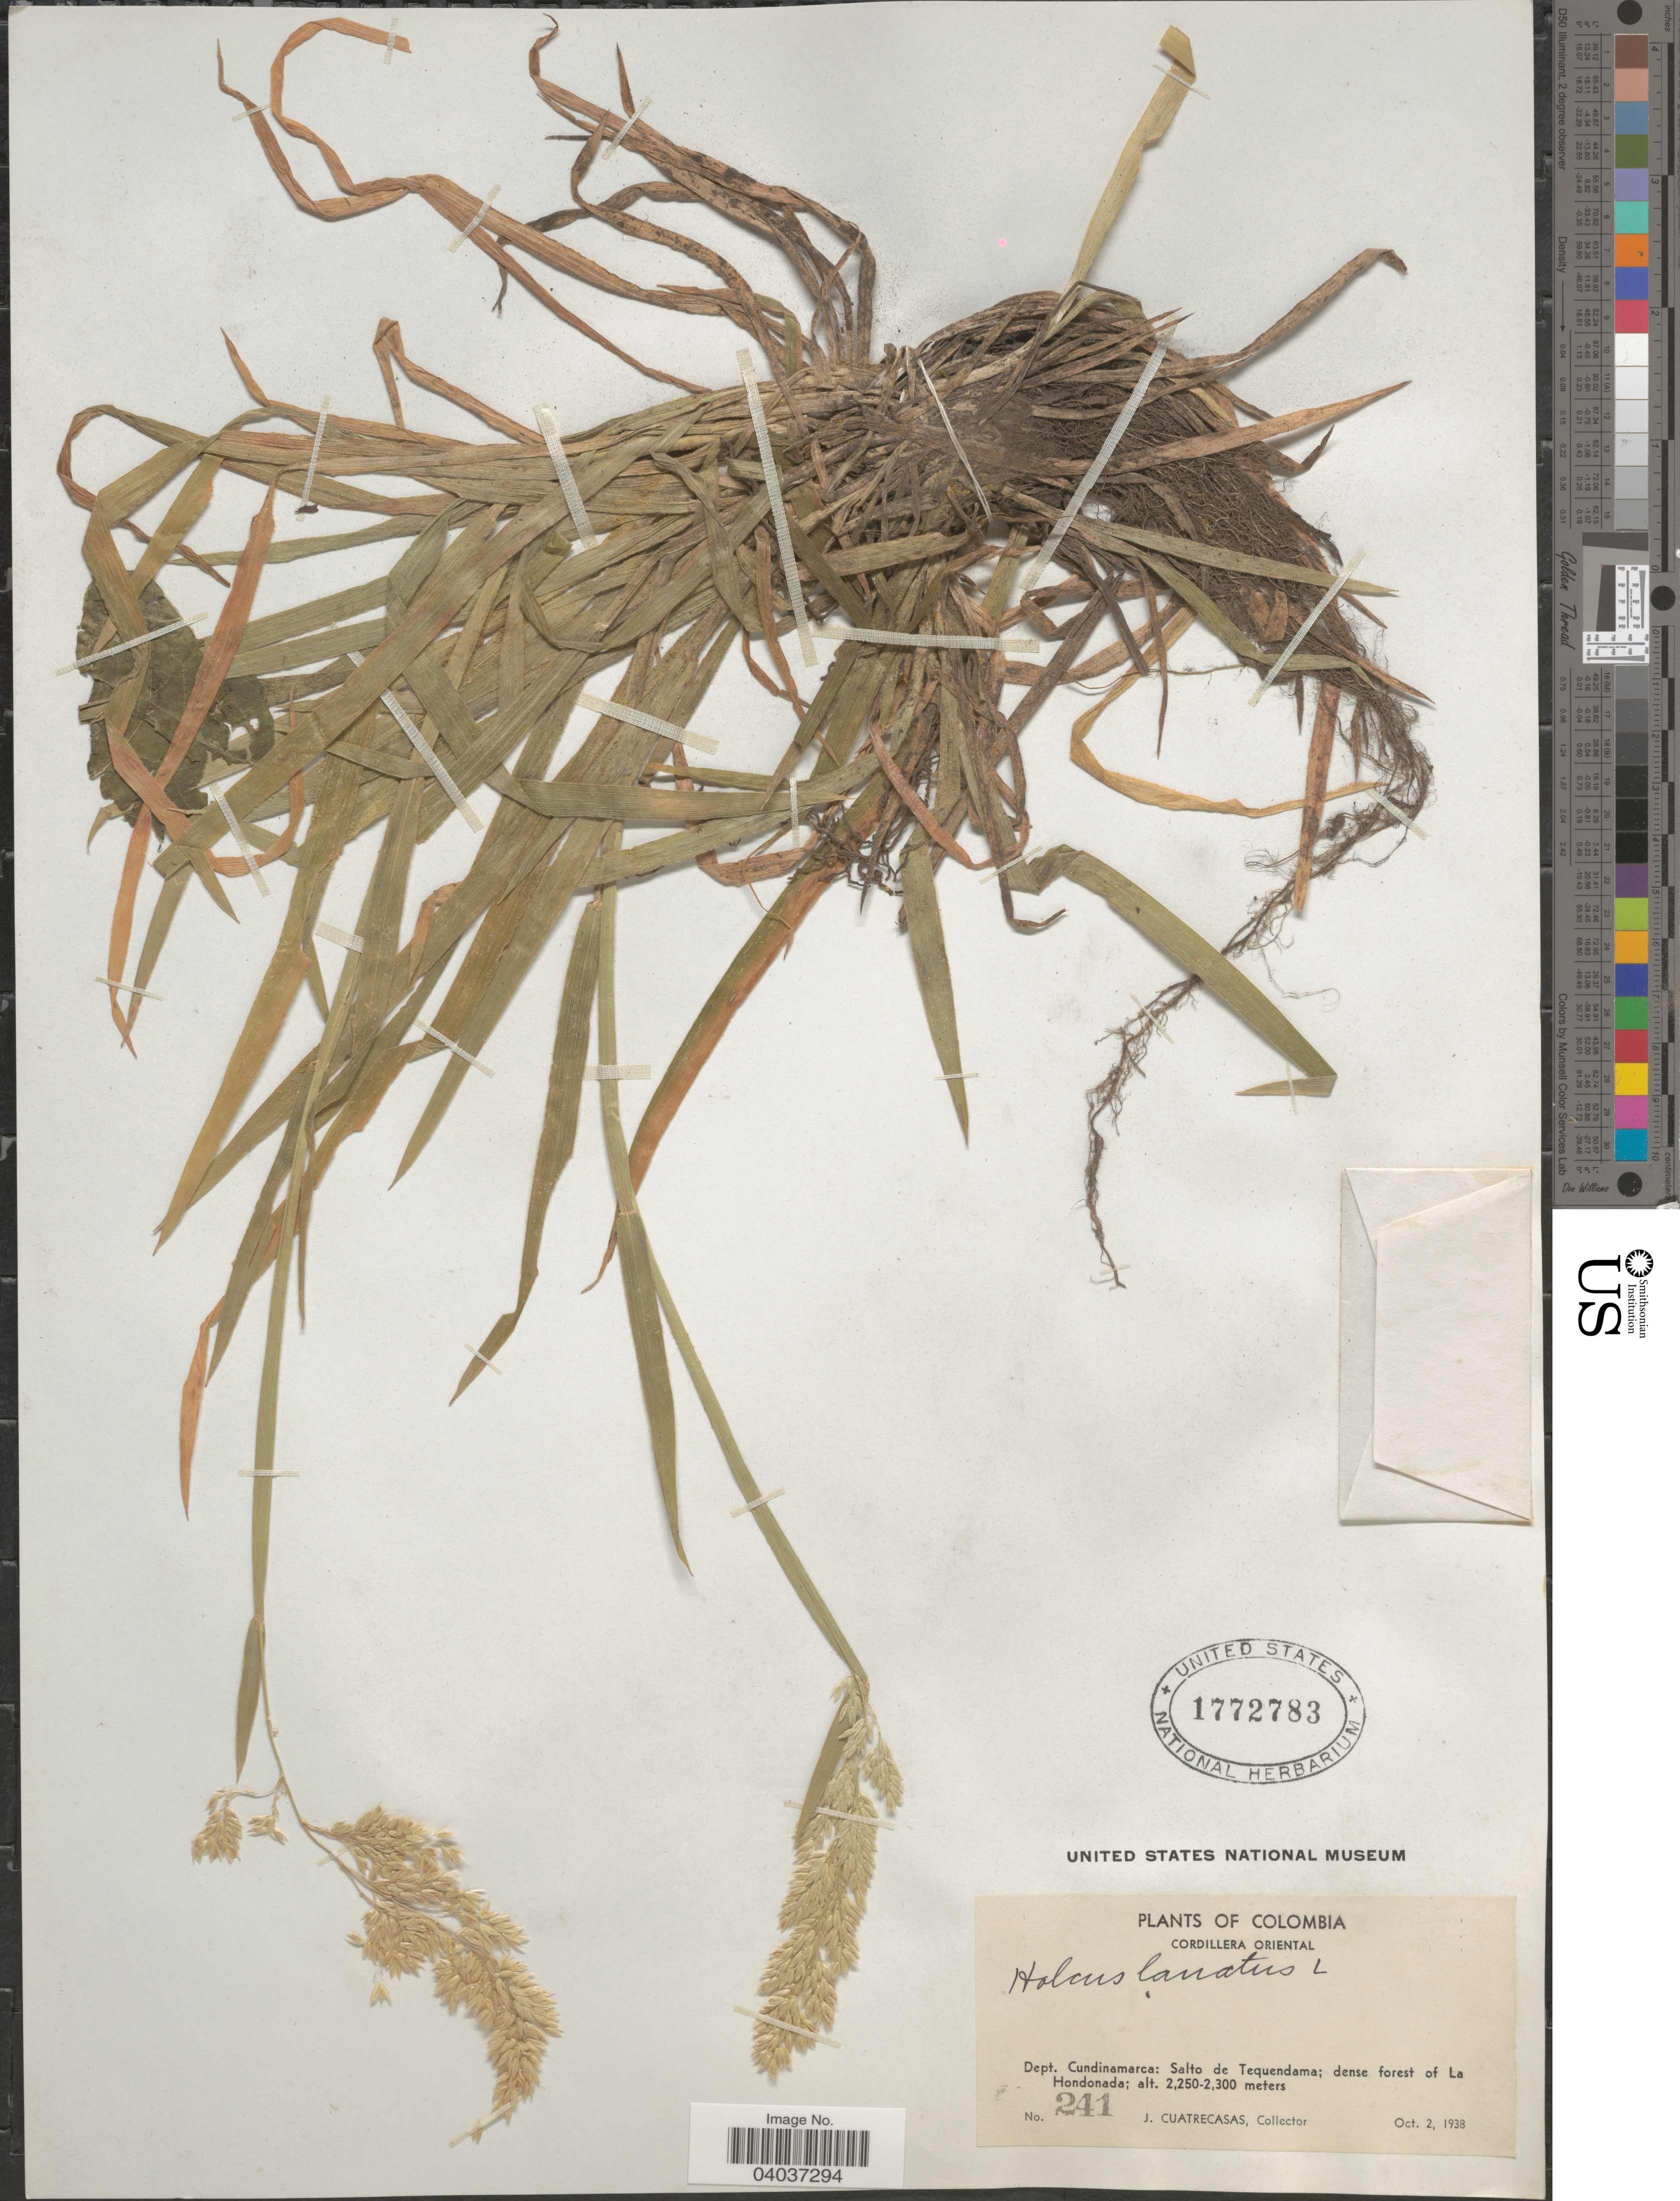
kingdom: Plantae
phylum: Tracheophyta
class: Liliopsida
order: Poales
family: Poaceae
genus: Holcus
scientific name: Holcus lanatus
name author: L.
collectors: J. Cuatrecasas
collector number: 241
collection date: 1938-10-02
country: Colombia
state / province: Cundinamarca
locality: Cordillera Oriental. Dept. Cundinamarca: Salto de Tequendama; dense forest of La Hondonada.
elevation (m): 2250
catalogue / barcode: US 1772783